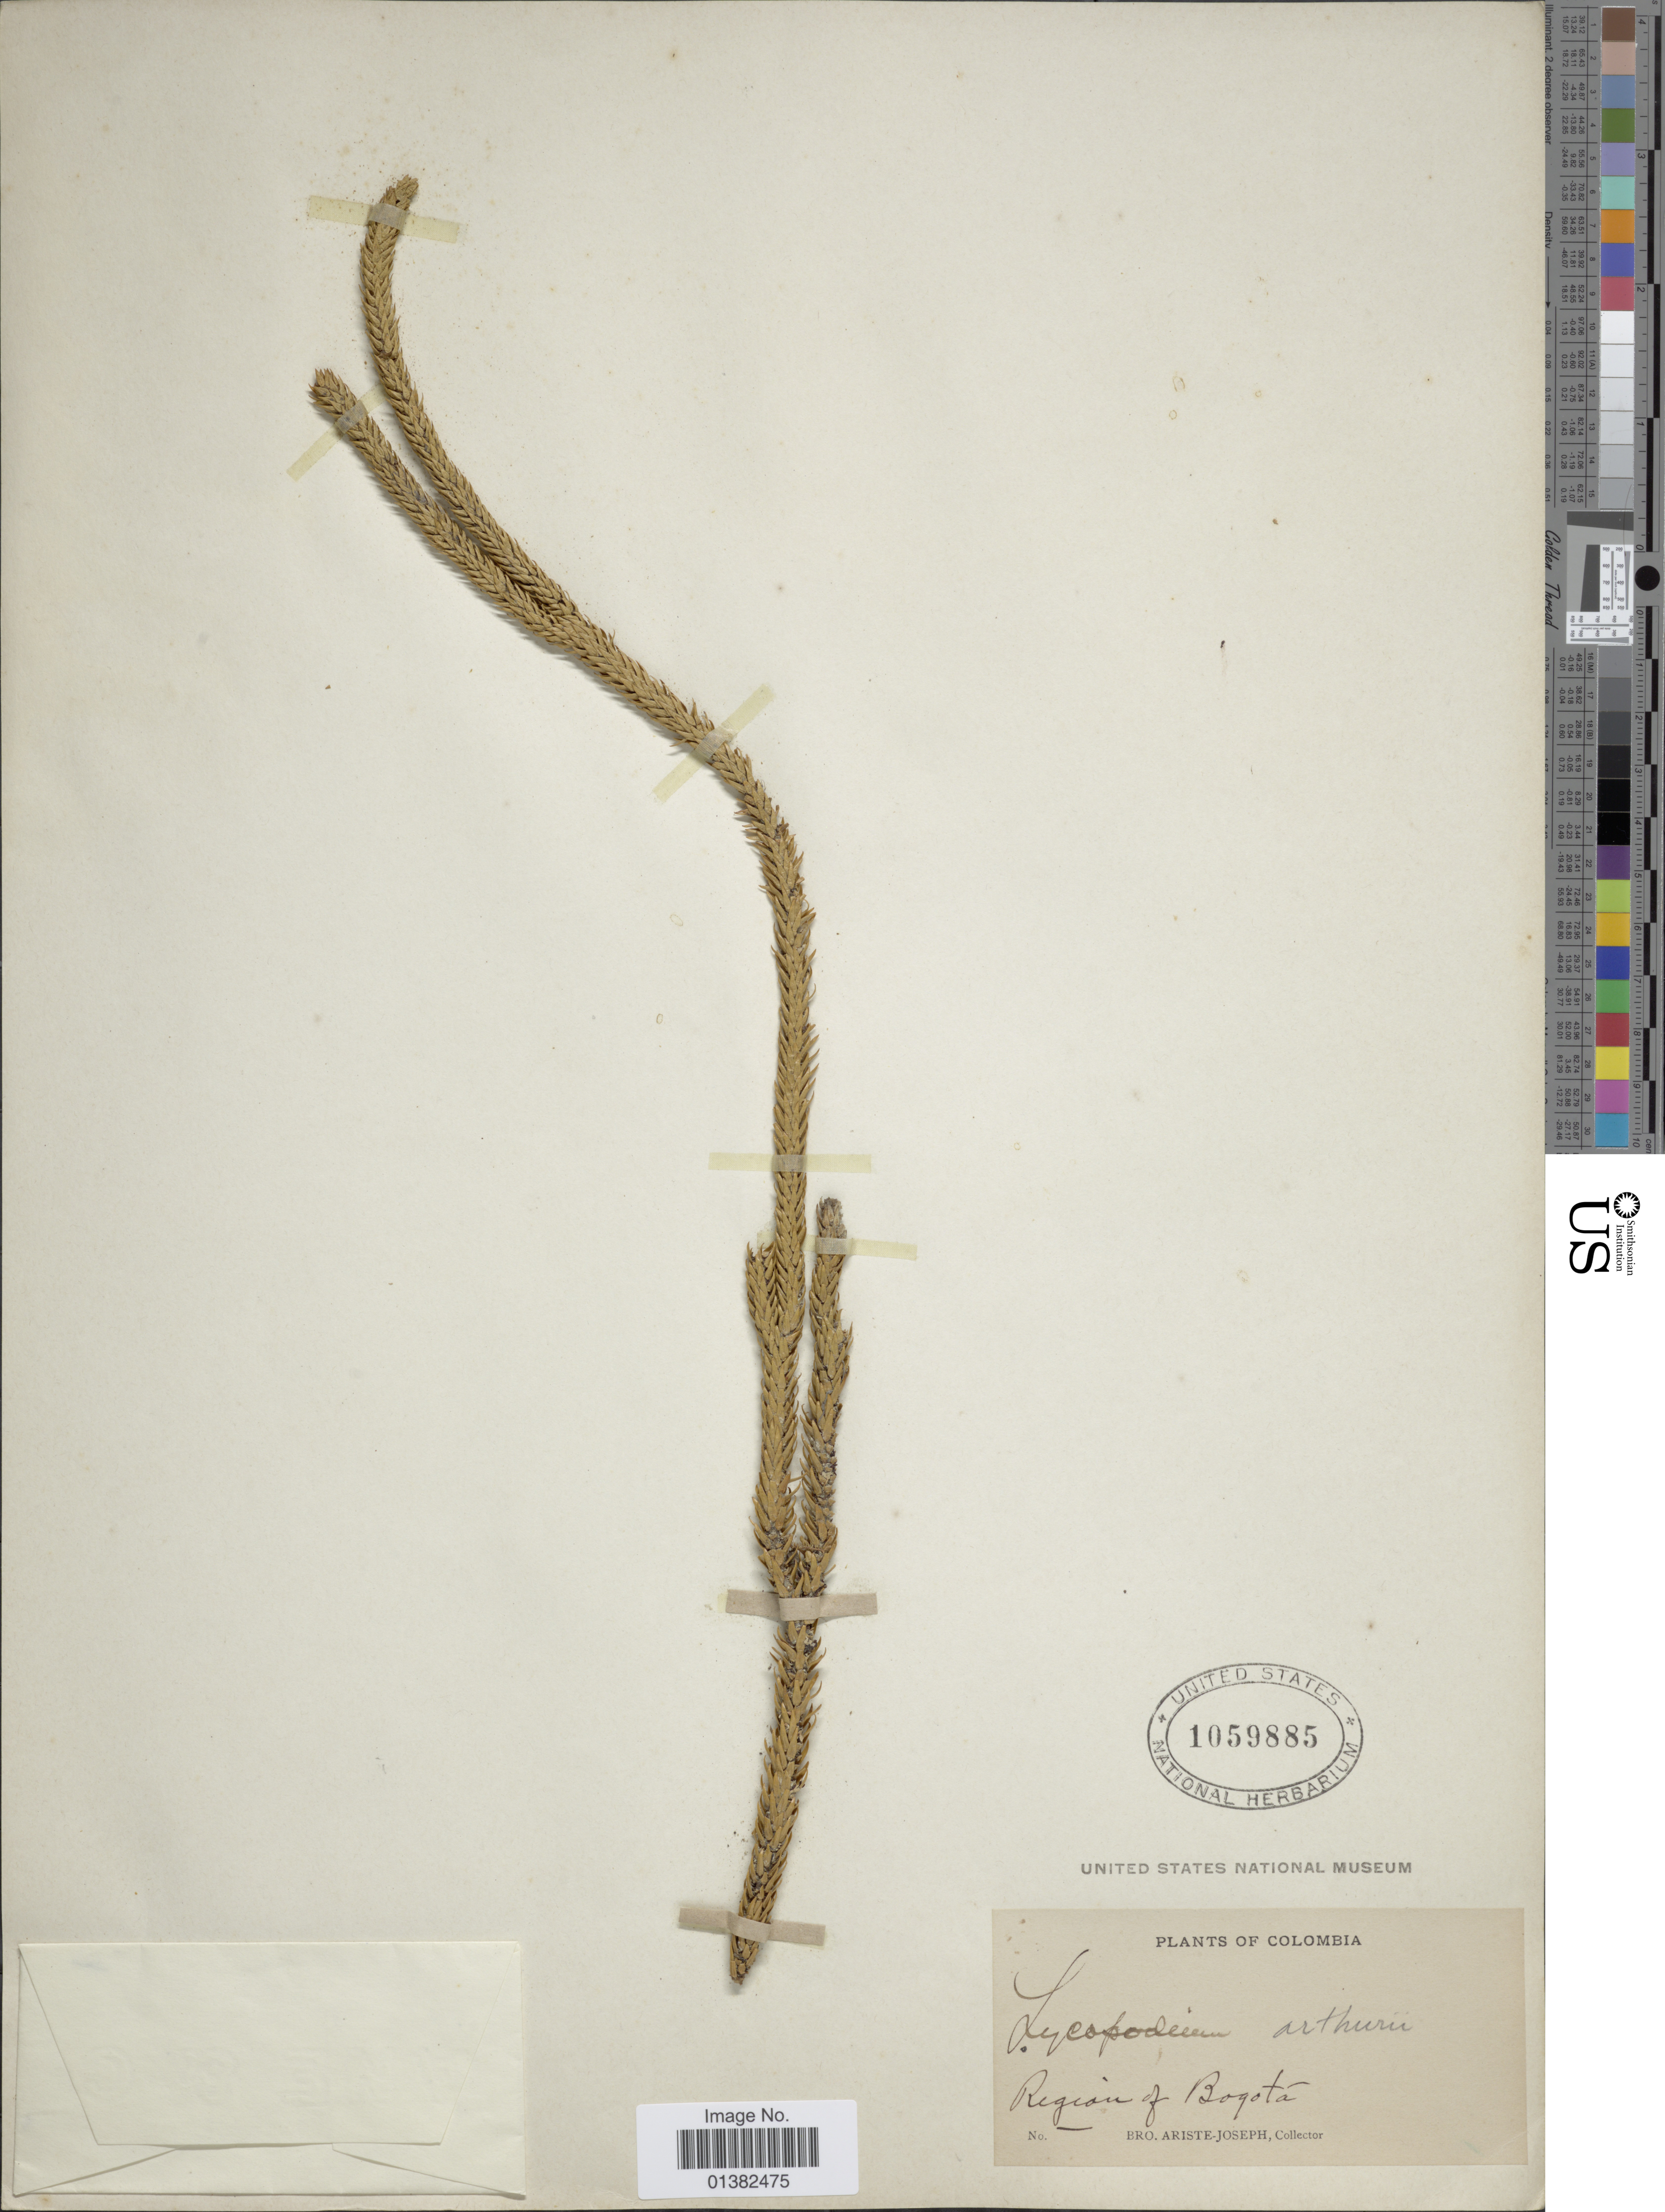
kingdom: Plantae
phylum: Tracheophyta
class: Lycopodiopsida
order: Lycopodiales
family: Lycopodiaceae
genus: Phlegmariurus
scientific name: Phlegmariurus ocananus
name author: (Herter) B. Øllg.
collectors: Bro. Ariste-Joseph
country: Colombia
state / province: Bogota D.C.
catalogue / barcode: US 1059885